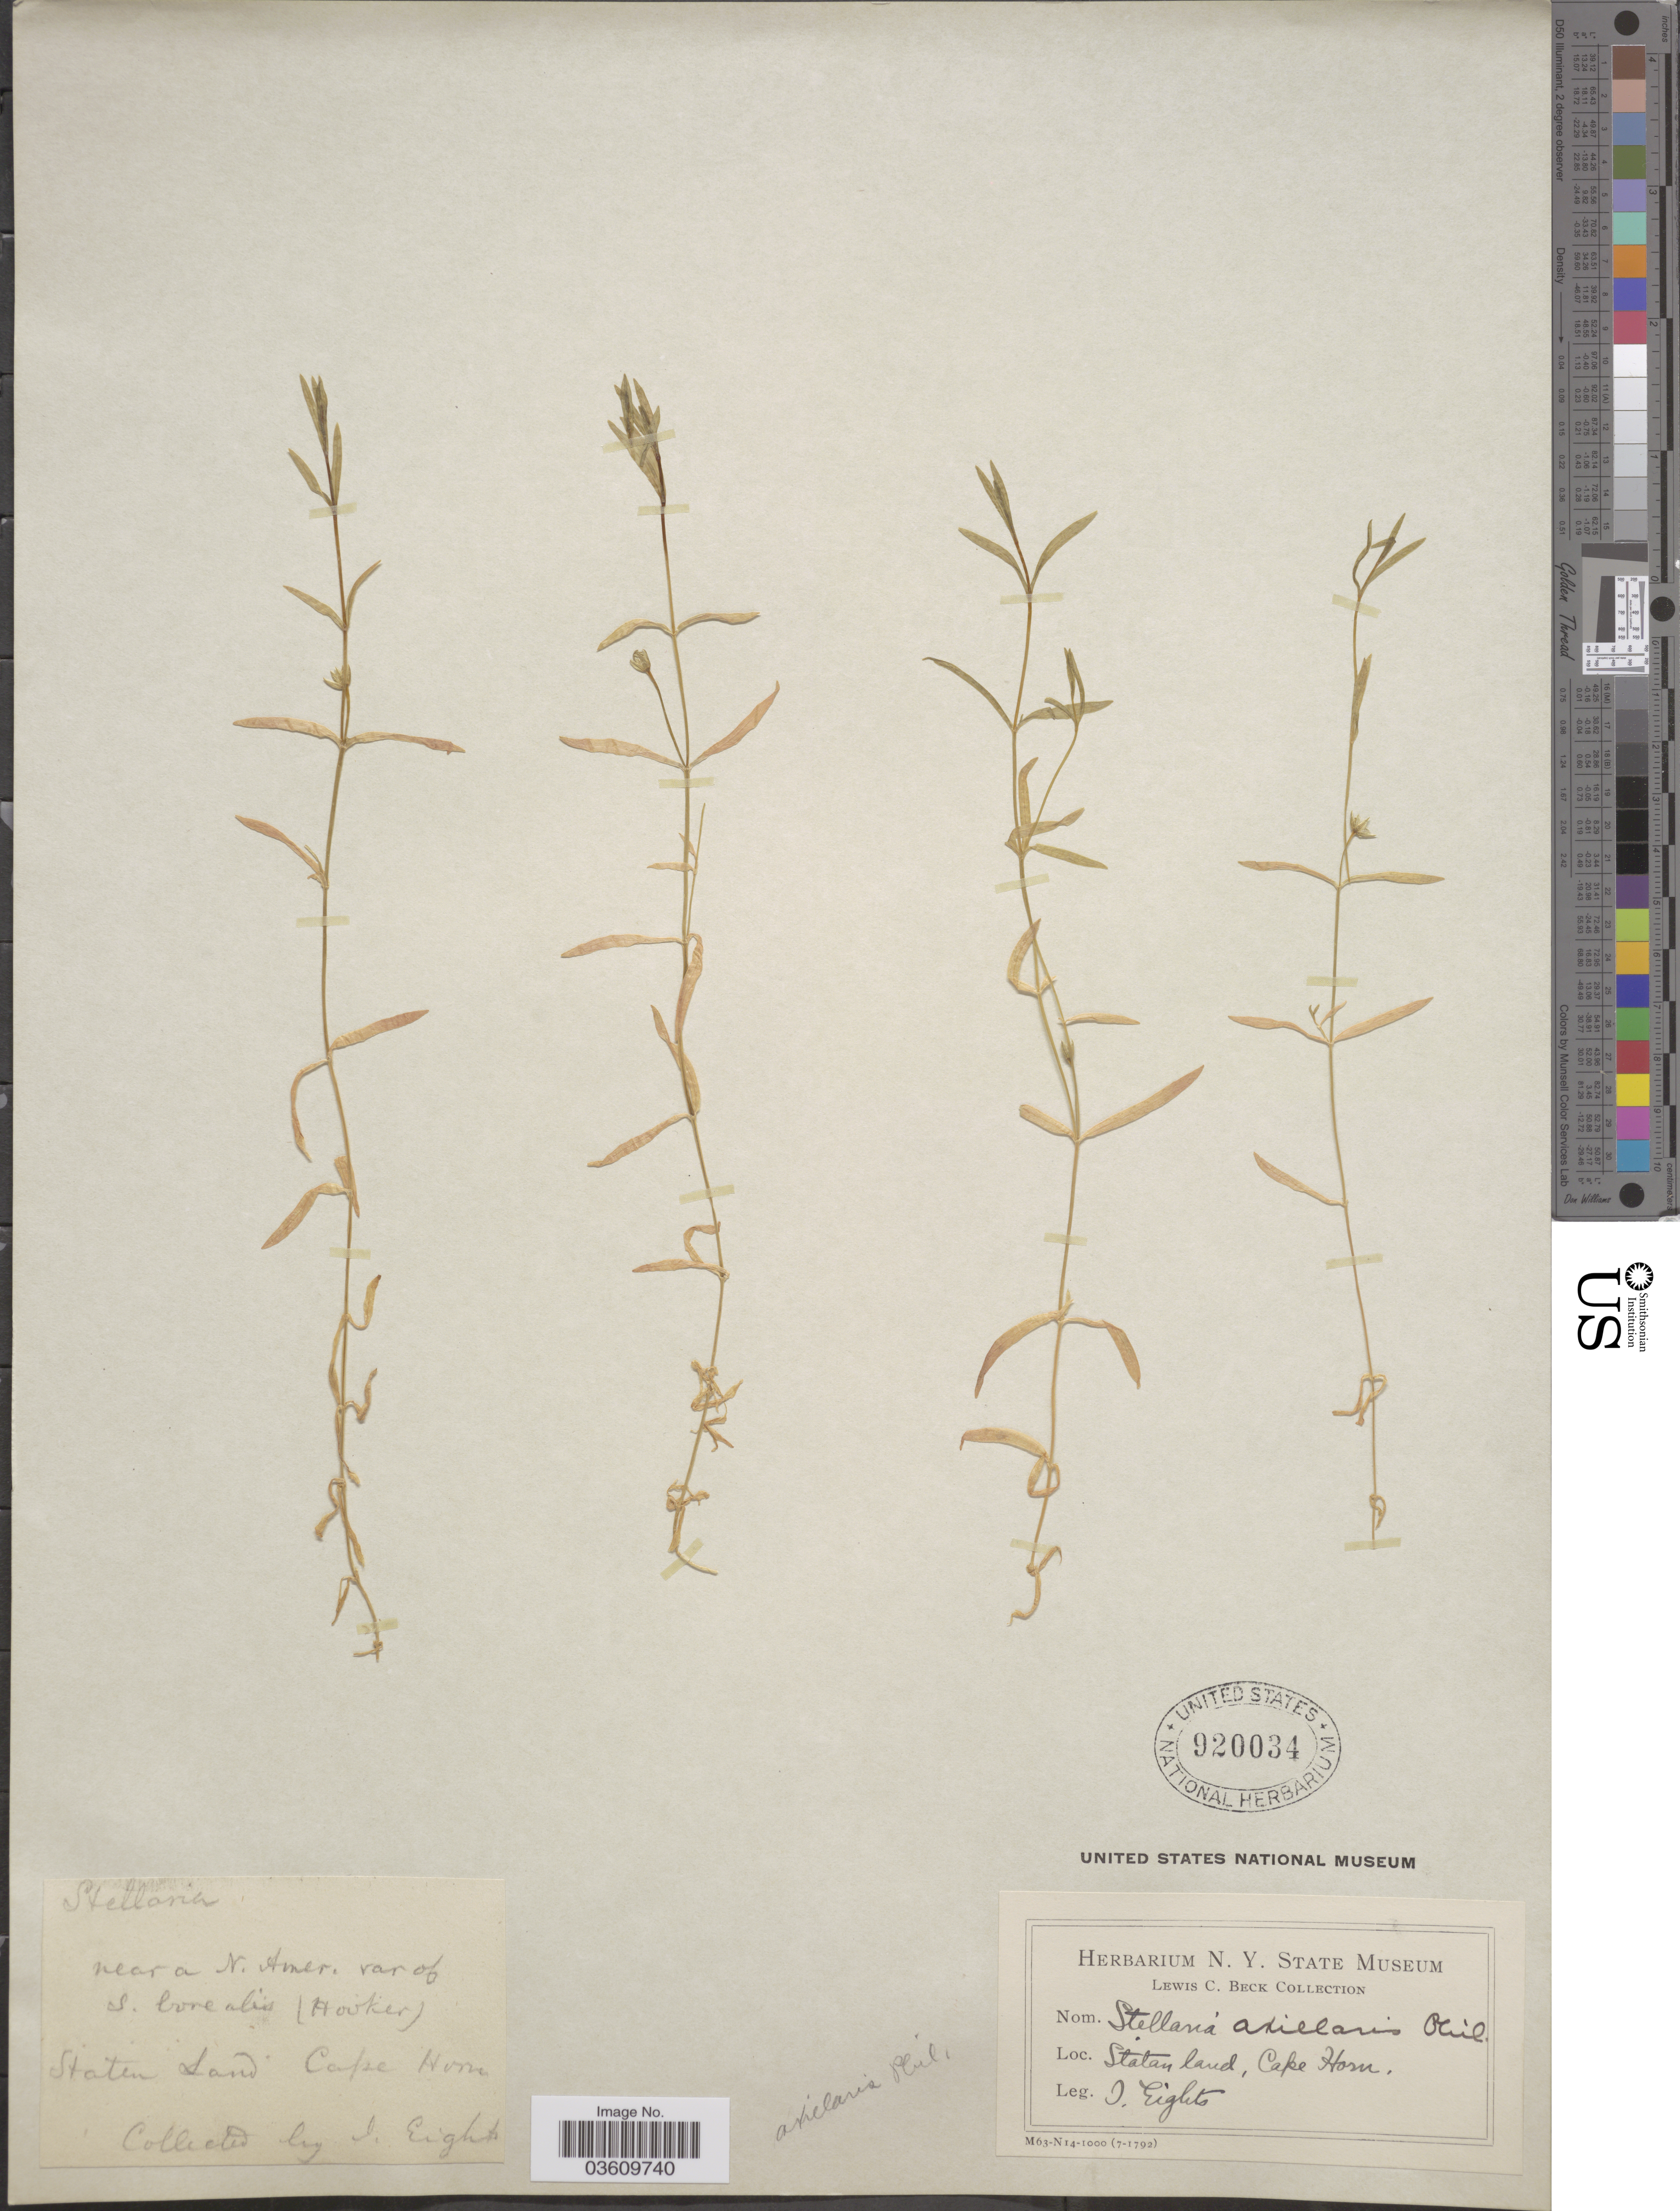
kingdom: Plantae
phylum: Tracheophyta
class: Magnoliopsida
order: Caryophyllales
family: Caryophyllaceae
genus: Stellaria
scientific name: Stellaria axillaris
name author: Phil.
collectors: I. Eights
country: United States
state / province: New York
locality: Statan land, Cape Horn.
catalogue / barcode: US 920034